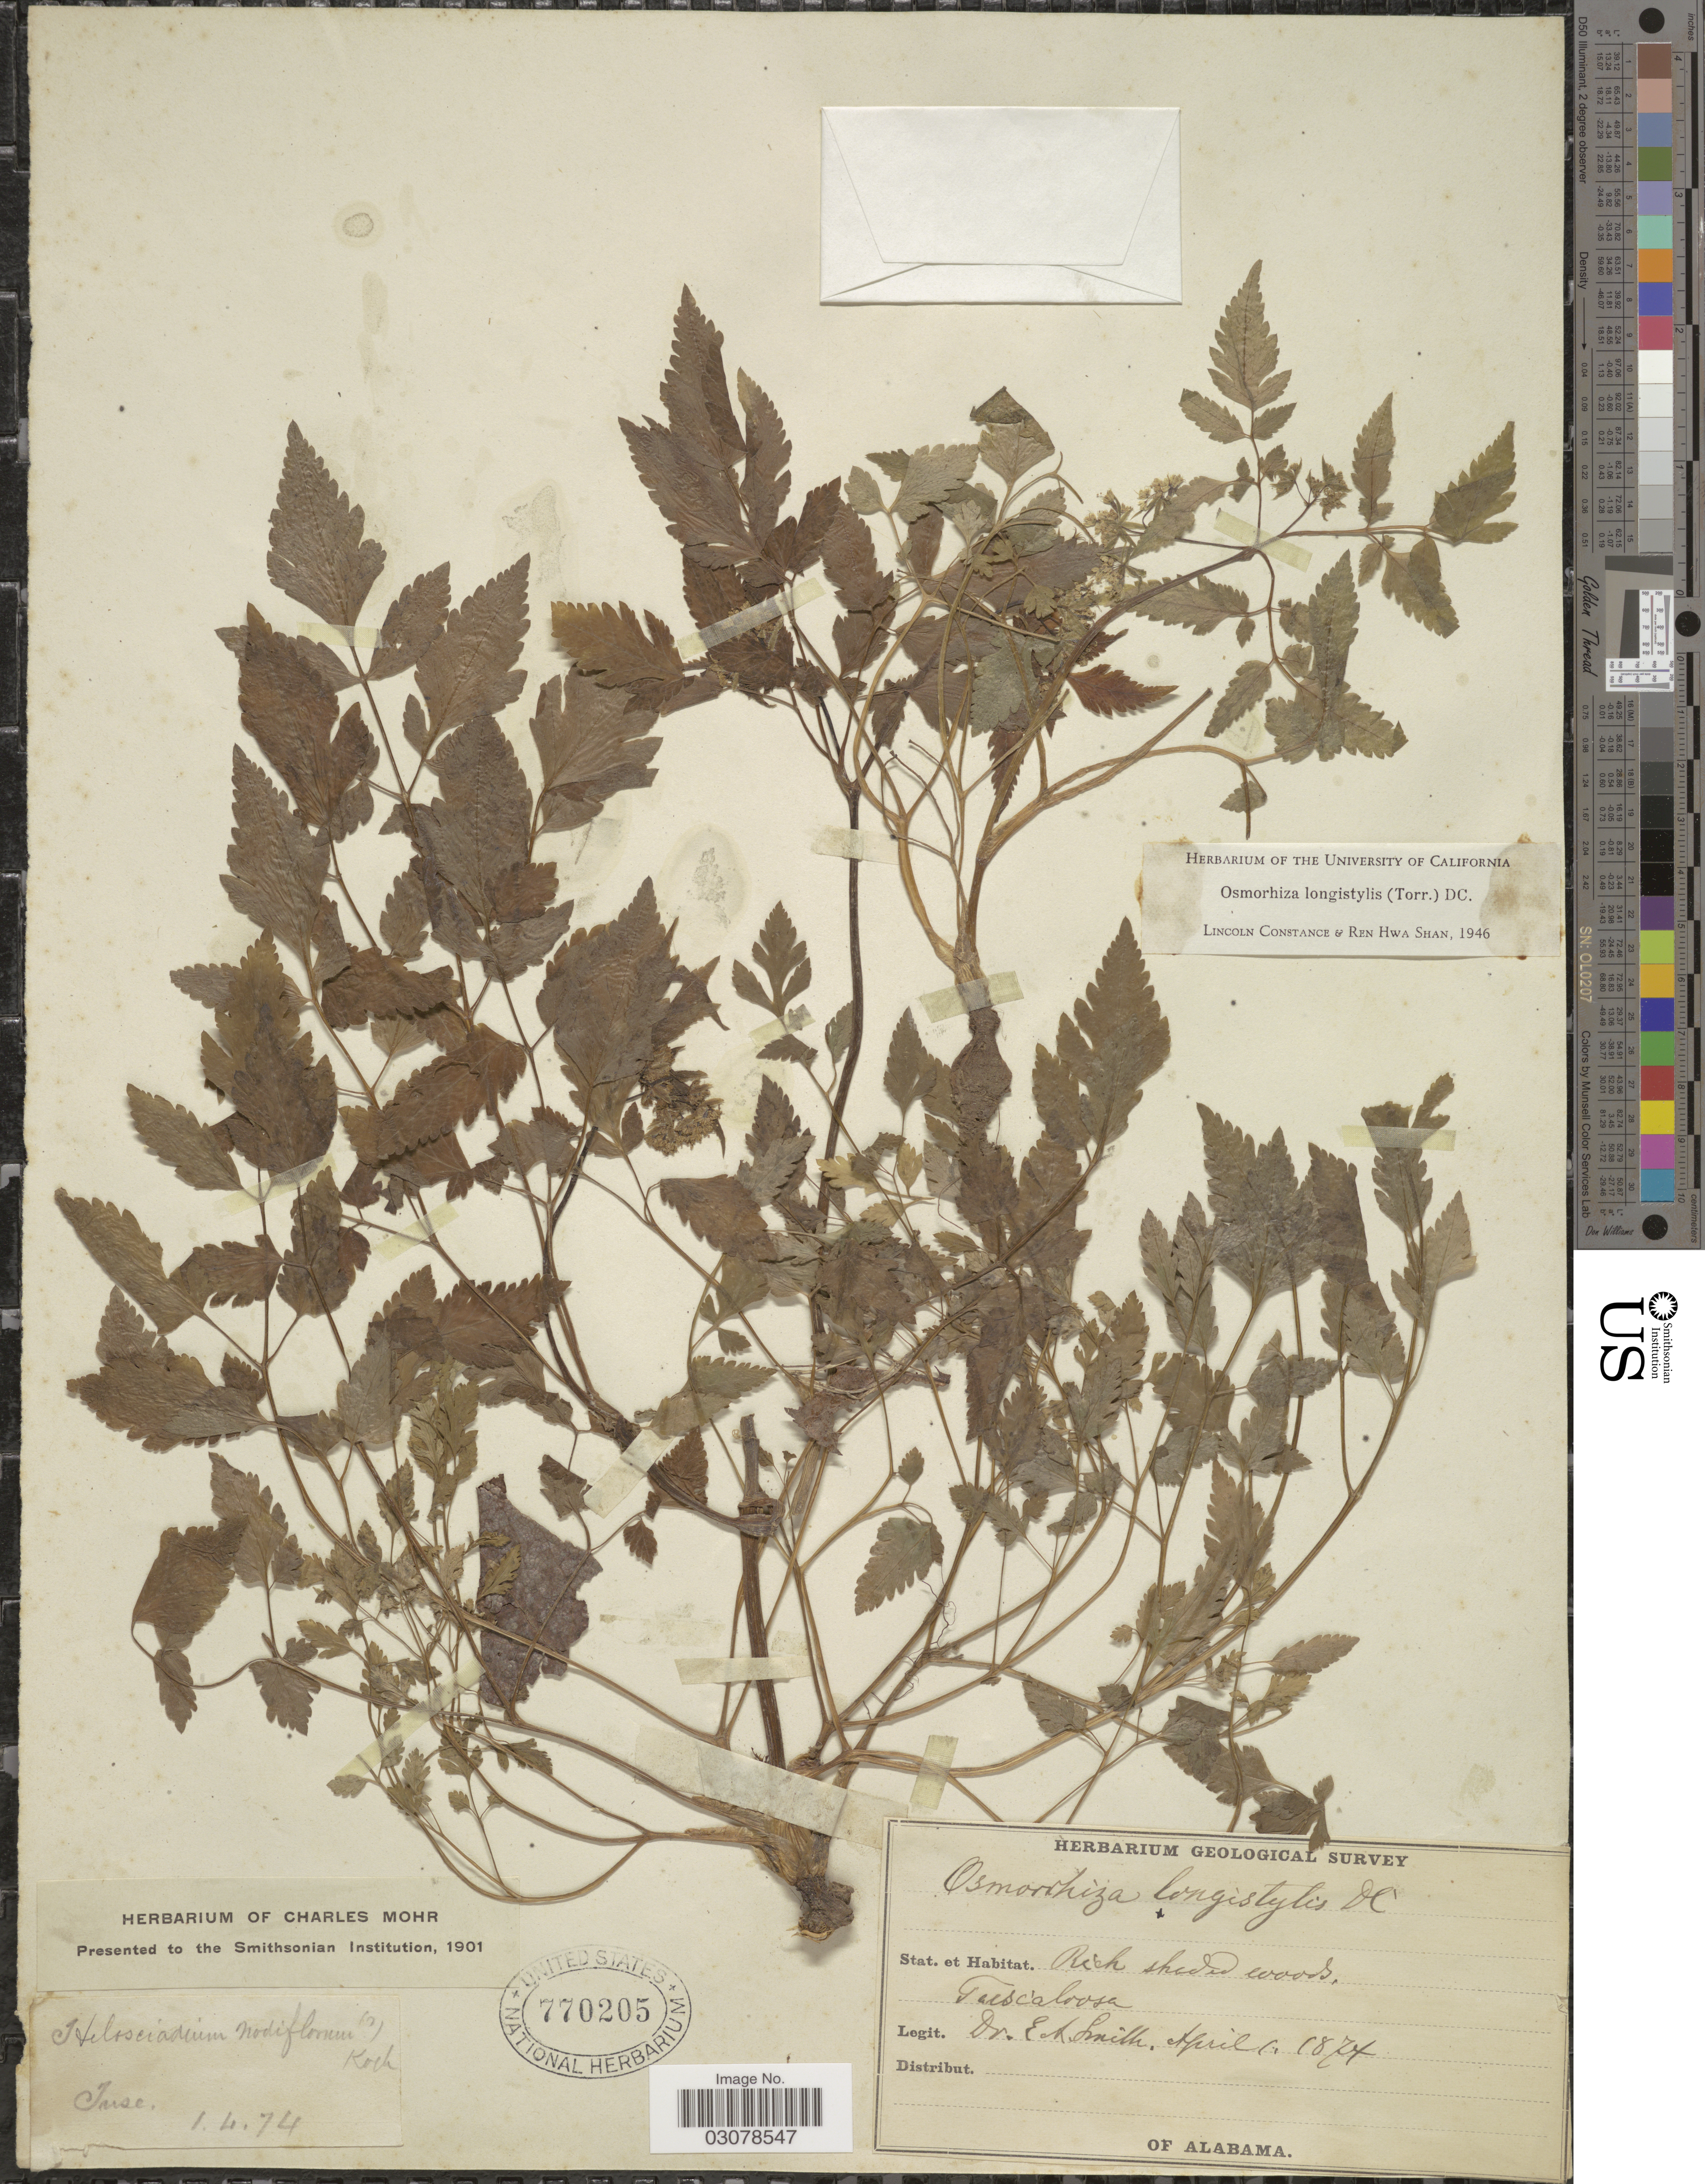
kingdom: Plantae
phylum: Tracheophyta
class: Magnoliopsida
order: Apiales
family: Apiaceae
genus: Osmorhiza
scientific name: Osmorhiza longistylis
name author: (Torr.) DC.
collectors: E. A. Smith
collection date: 1874-04-01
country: United States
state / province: Alabama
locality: Tuscaloosa.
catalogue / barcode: US 770205